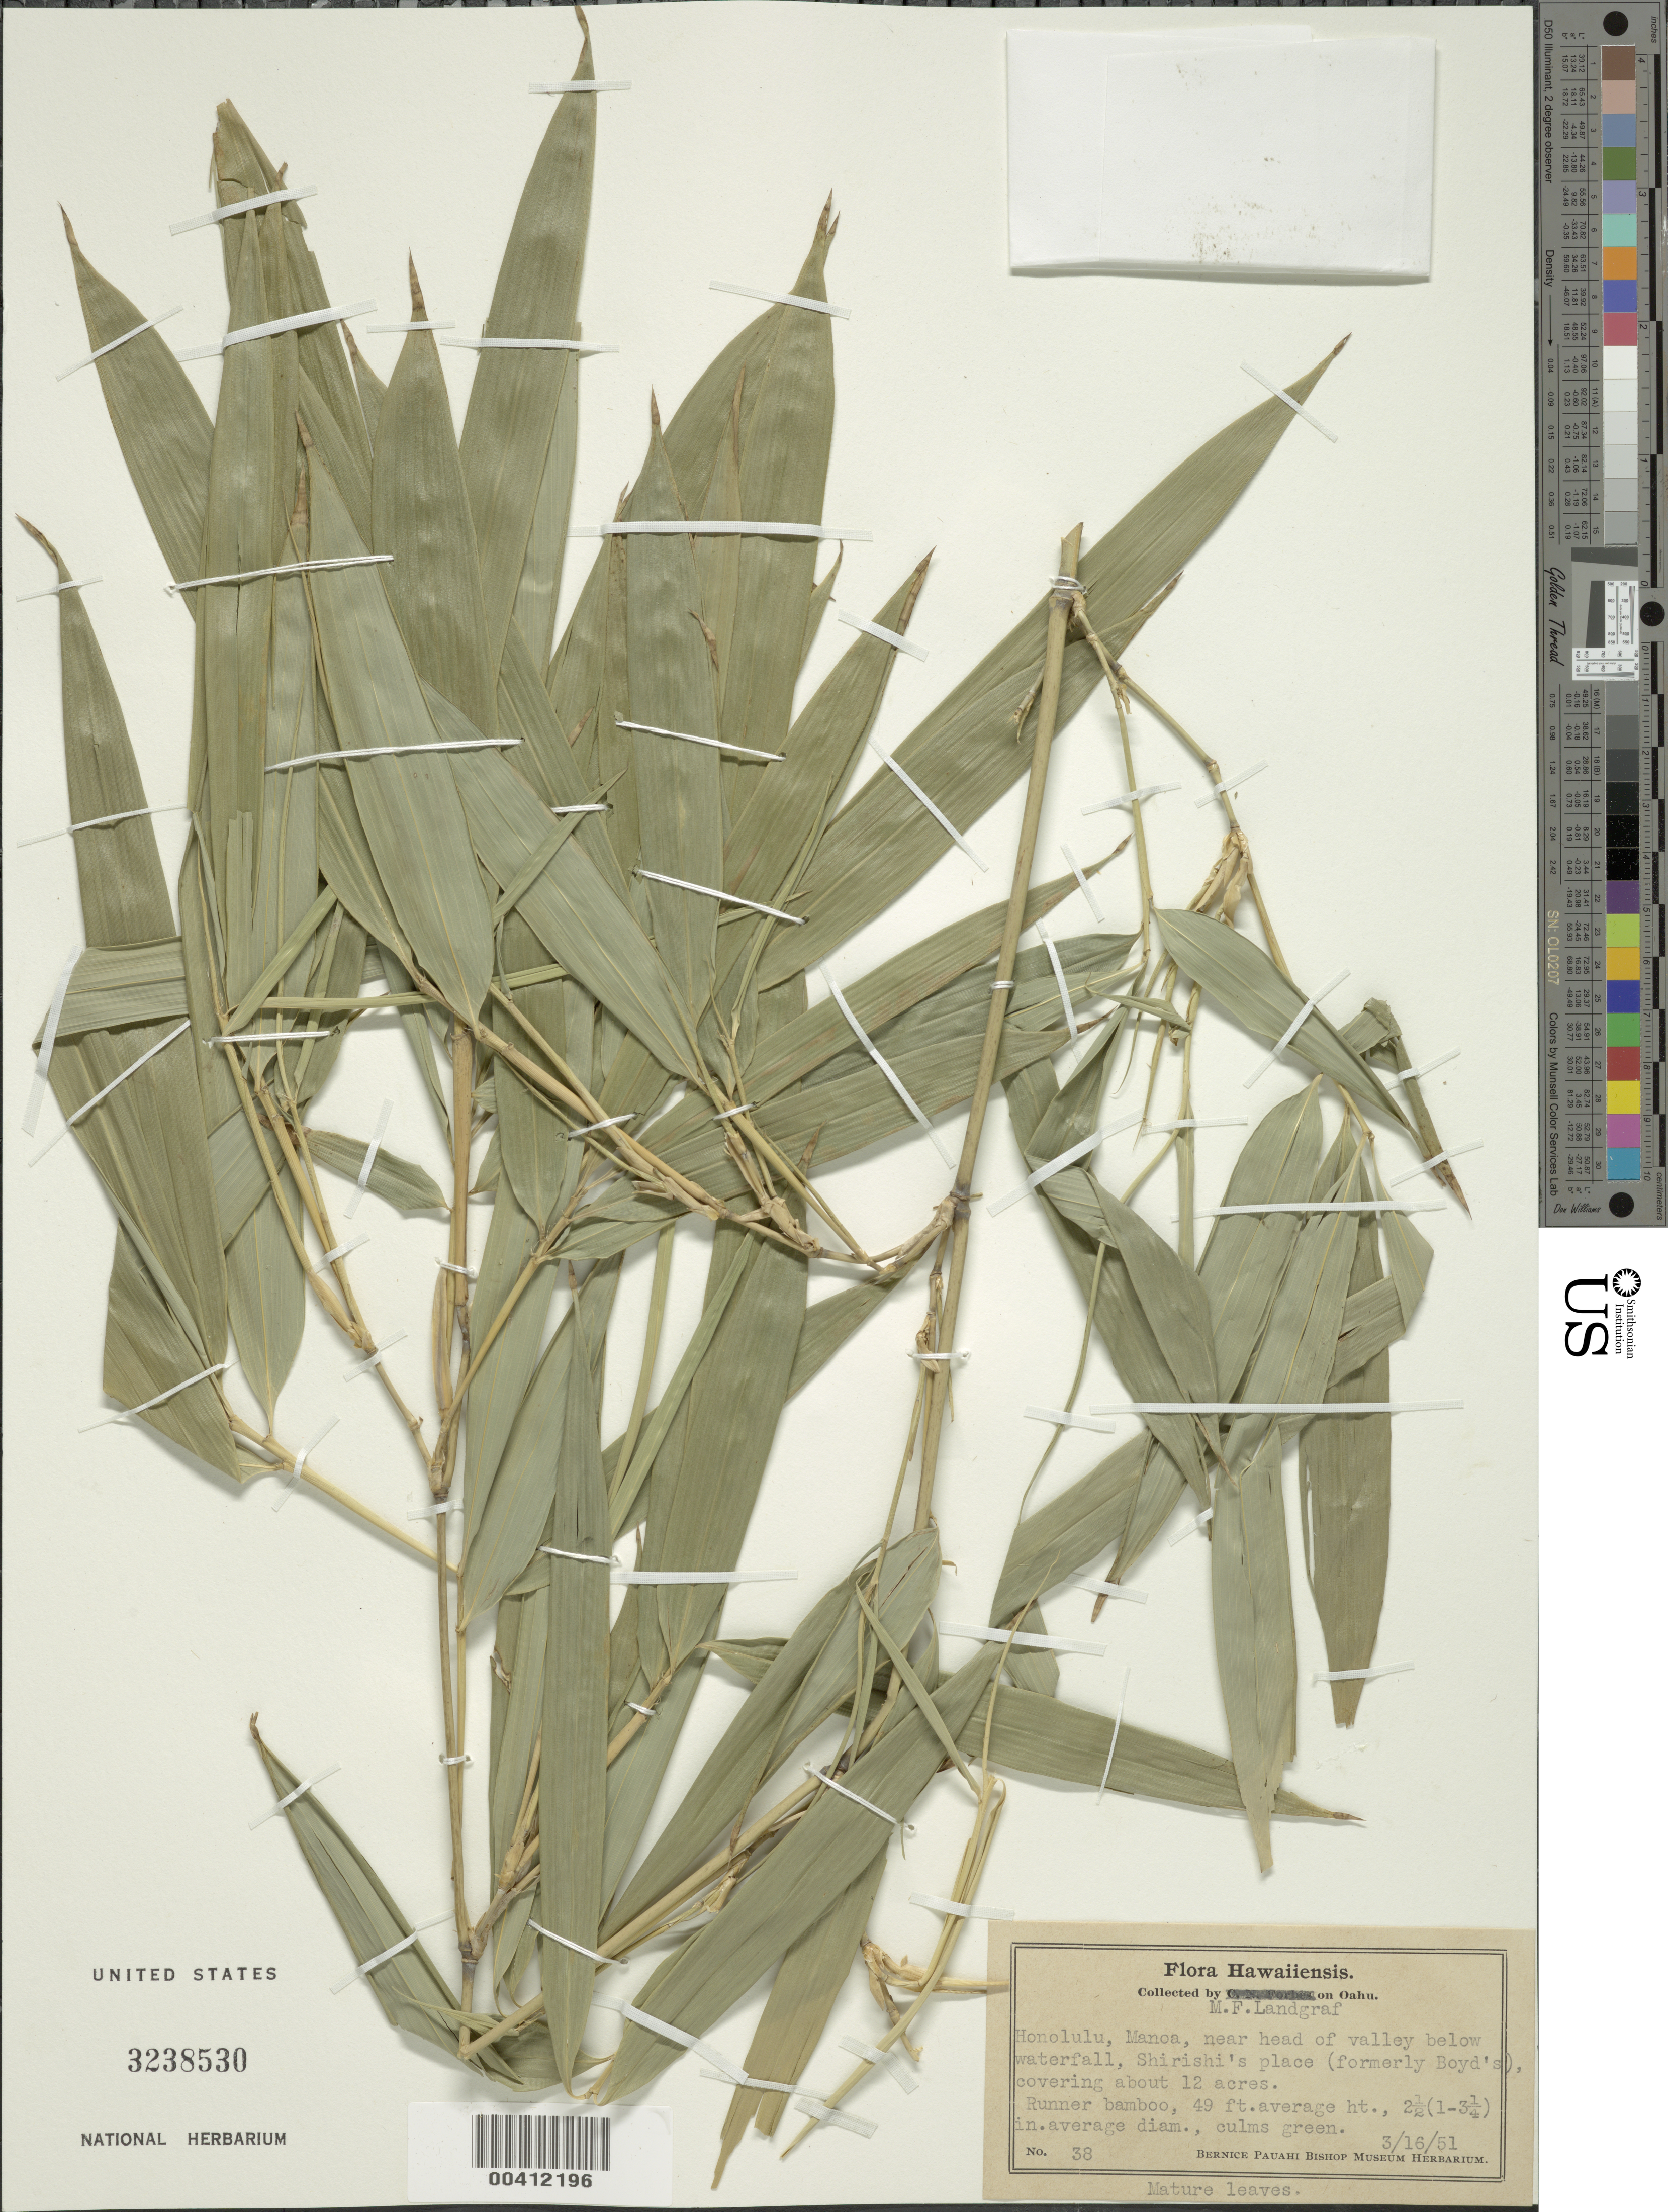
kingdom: Plantae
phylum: Tracheophyta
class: Liliopsida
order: Poales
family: Poaceae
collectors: M. Landgraf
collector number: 38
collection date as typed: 16 Mar 1951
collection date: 1951-03-16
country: United States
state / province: Hawaii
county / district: Honolulu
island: Oahu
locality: Honolulu, manoa, near shirishi's place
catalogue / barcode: US 3238530